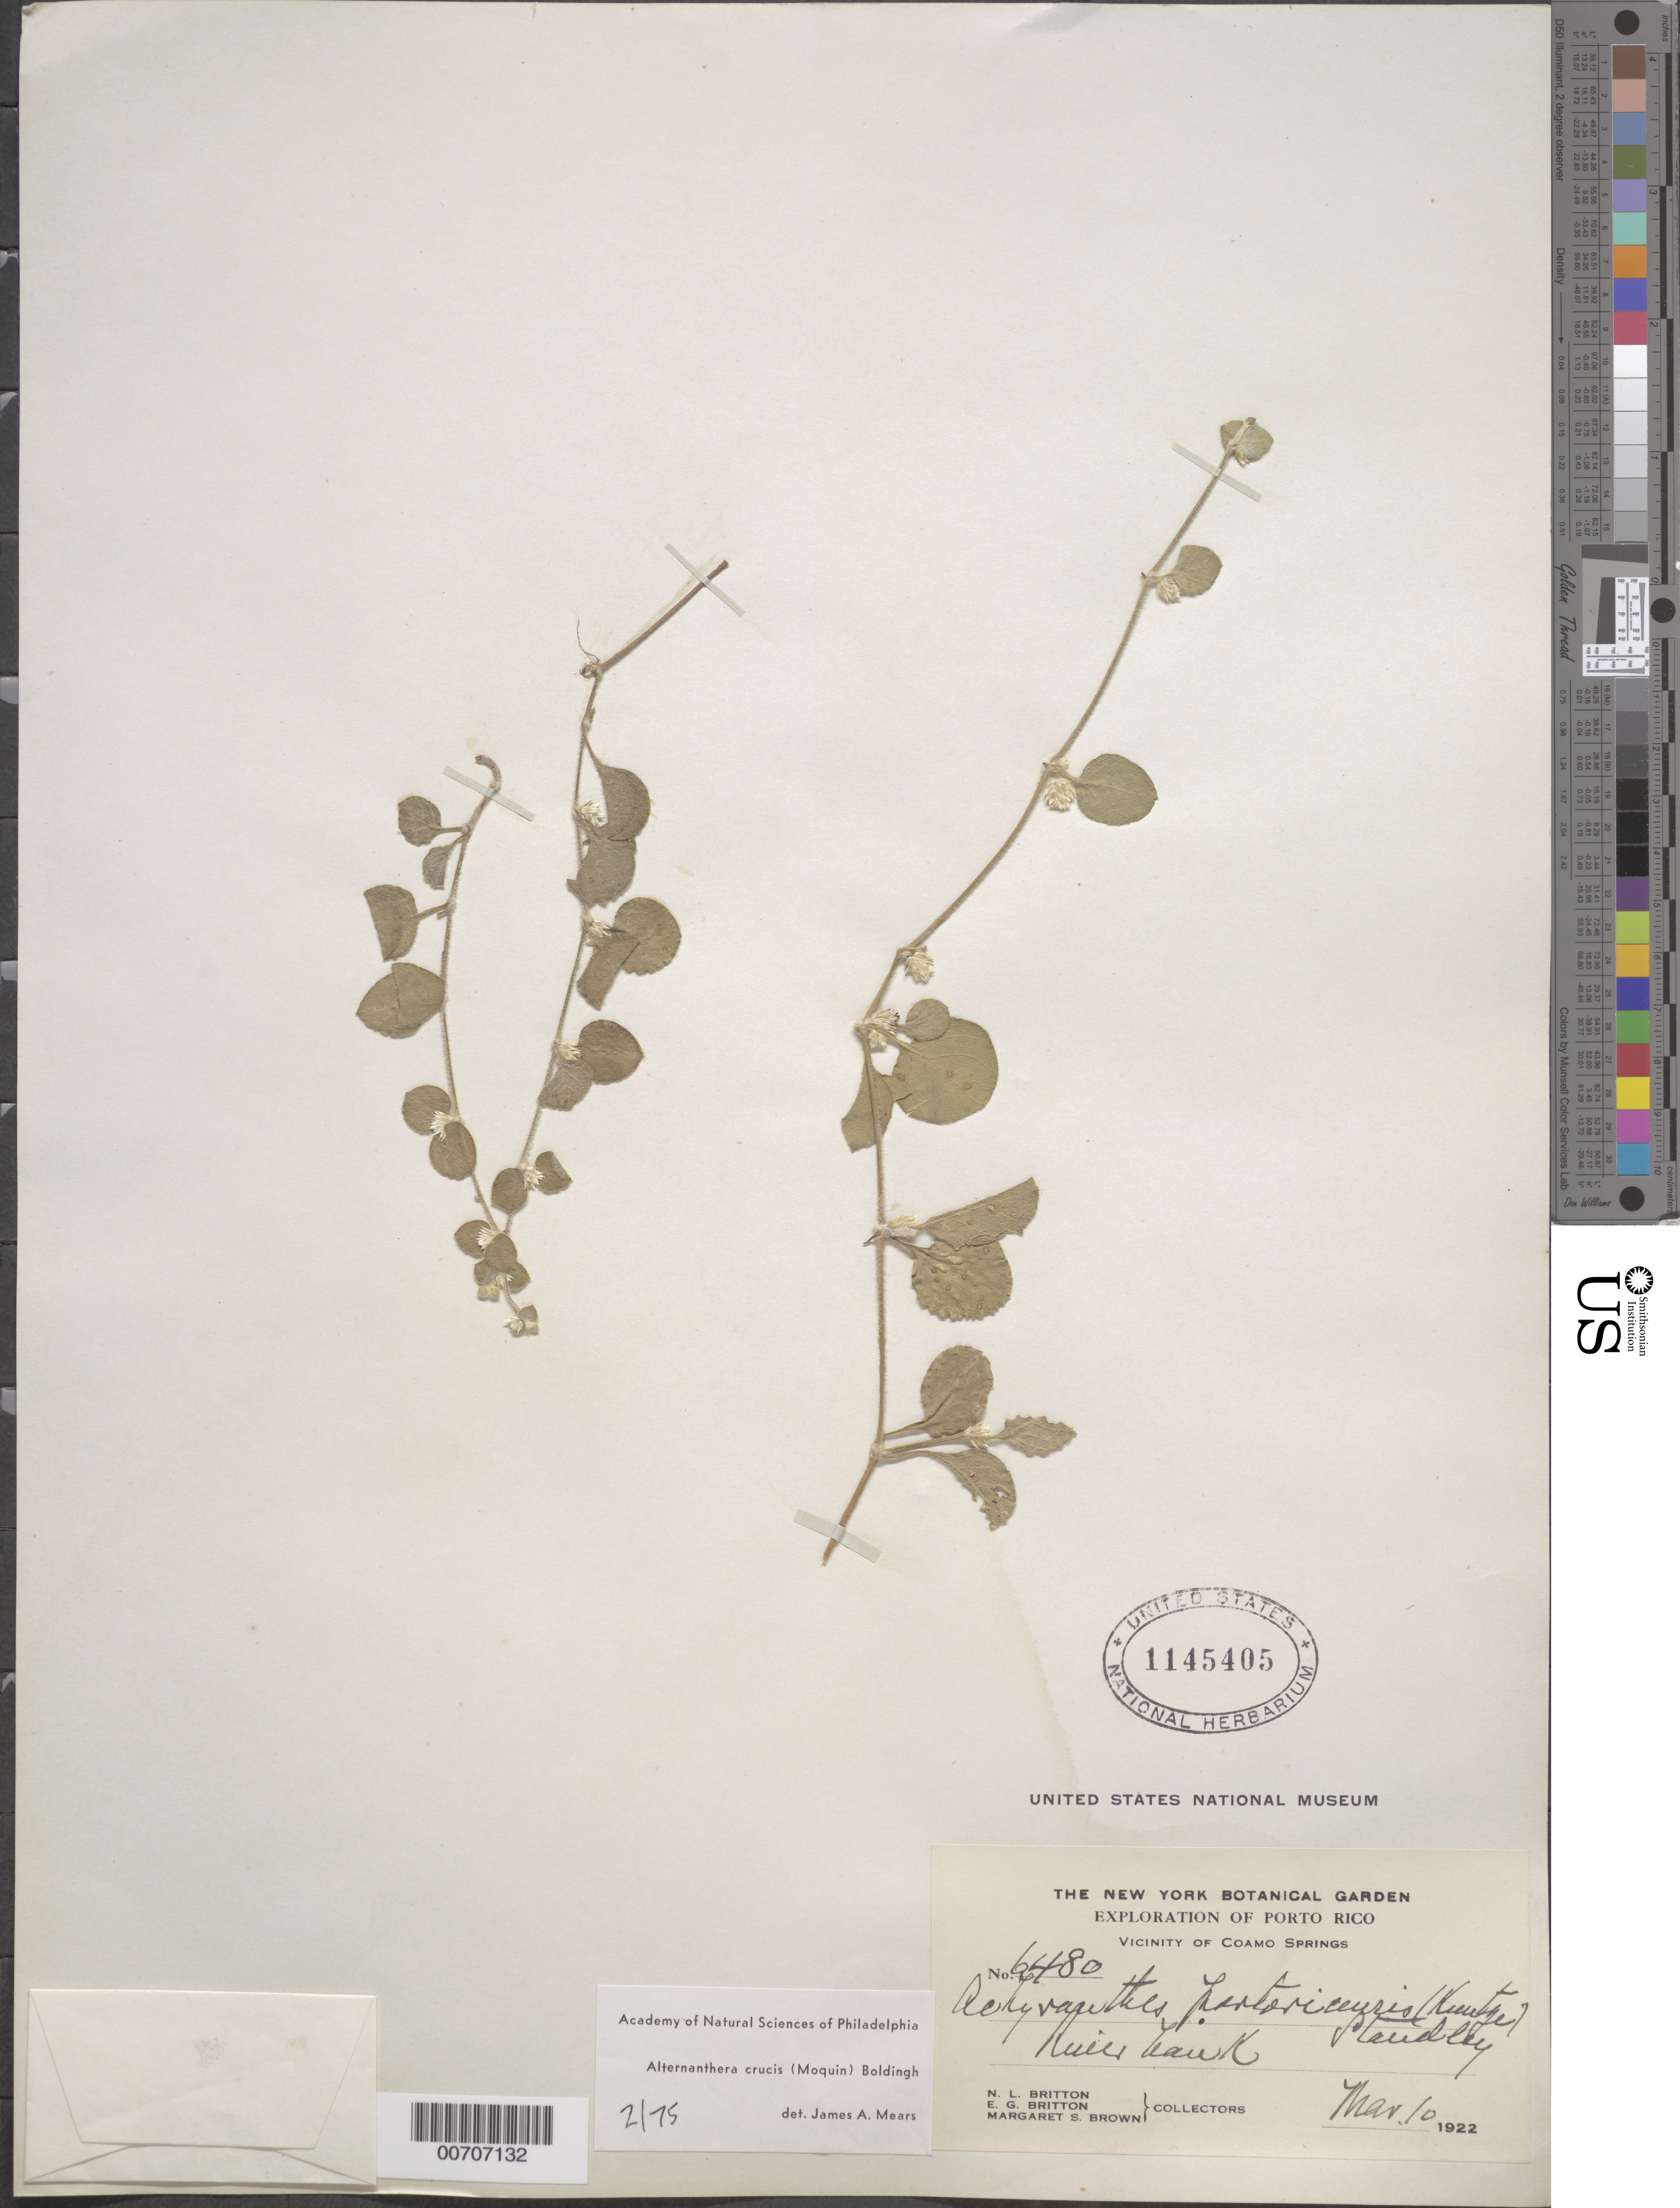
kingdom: Plantae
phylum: Tracheophyta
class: Magnoliopsida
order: Caryophyllales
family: Amaranthaceae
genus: Alternanthera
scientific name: Alternanthera crucis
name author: (Moq.) Bold.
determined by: Mears, J. A., (PH), Academy of Natural Sciences of Philadelphia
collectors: N. Britton, E. G. Britton & M. S. Brown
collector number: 6480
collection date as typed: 10 Mar 1922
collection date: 1922-03-10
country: Puerto Rico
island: Greater Antilles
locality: Coamo Springs, vic of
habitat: River bank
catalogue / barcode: US 1145405